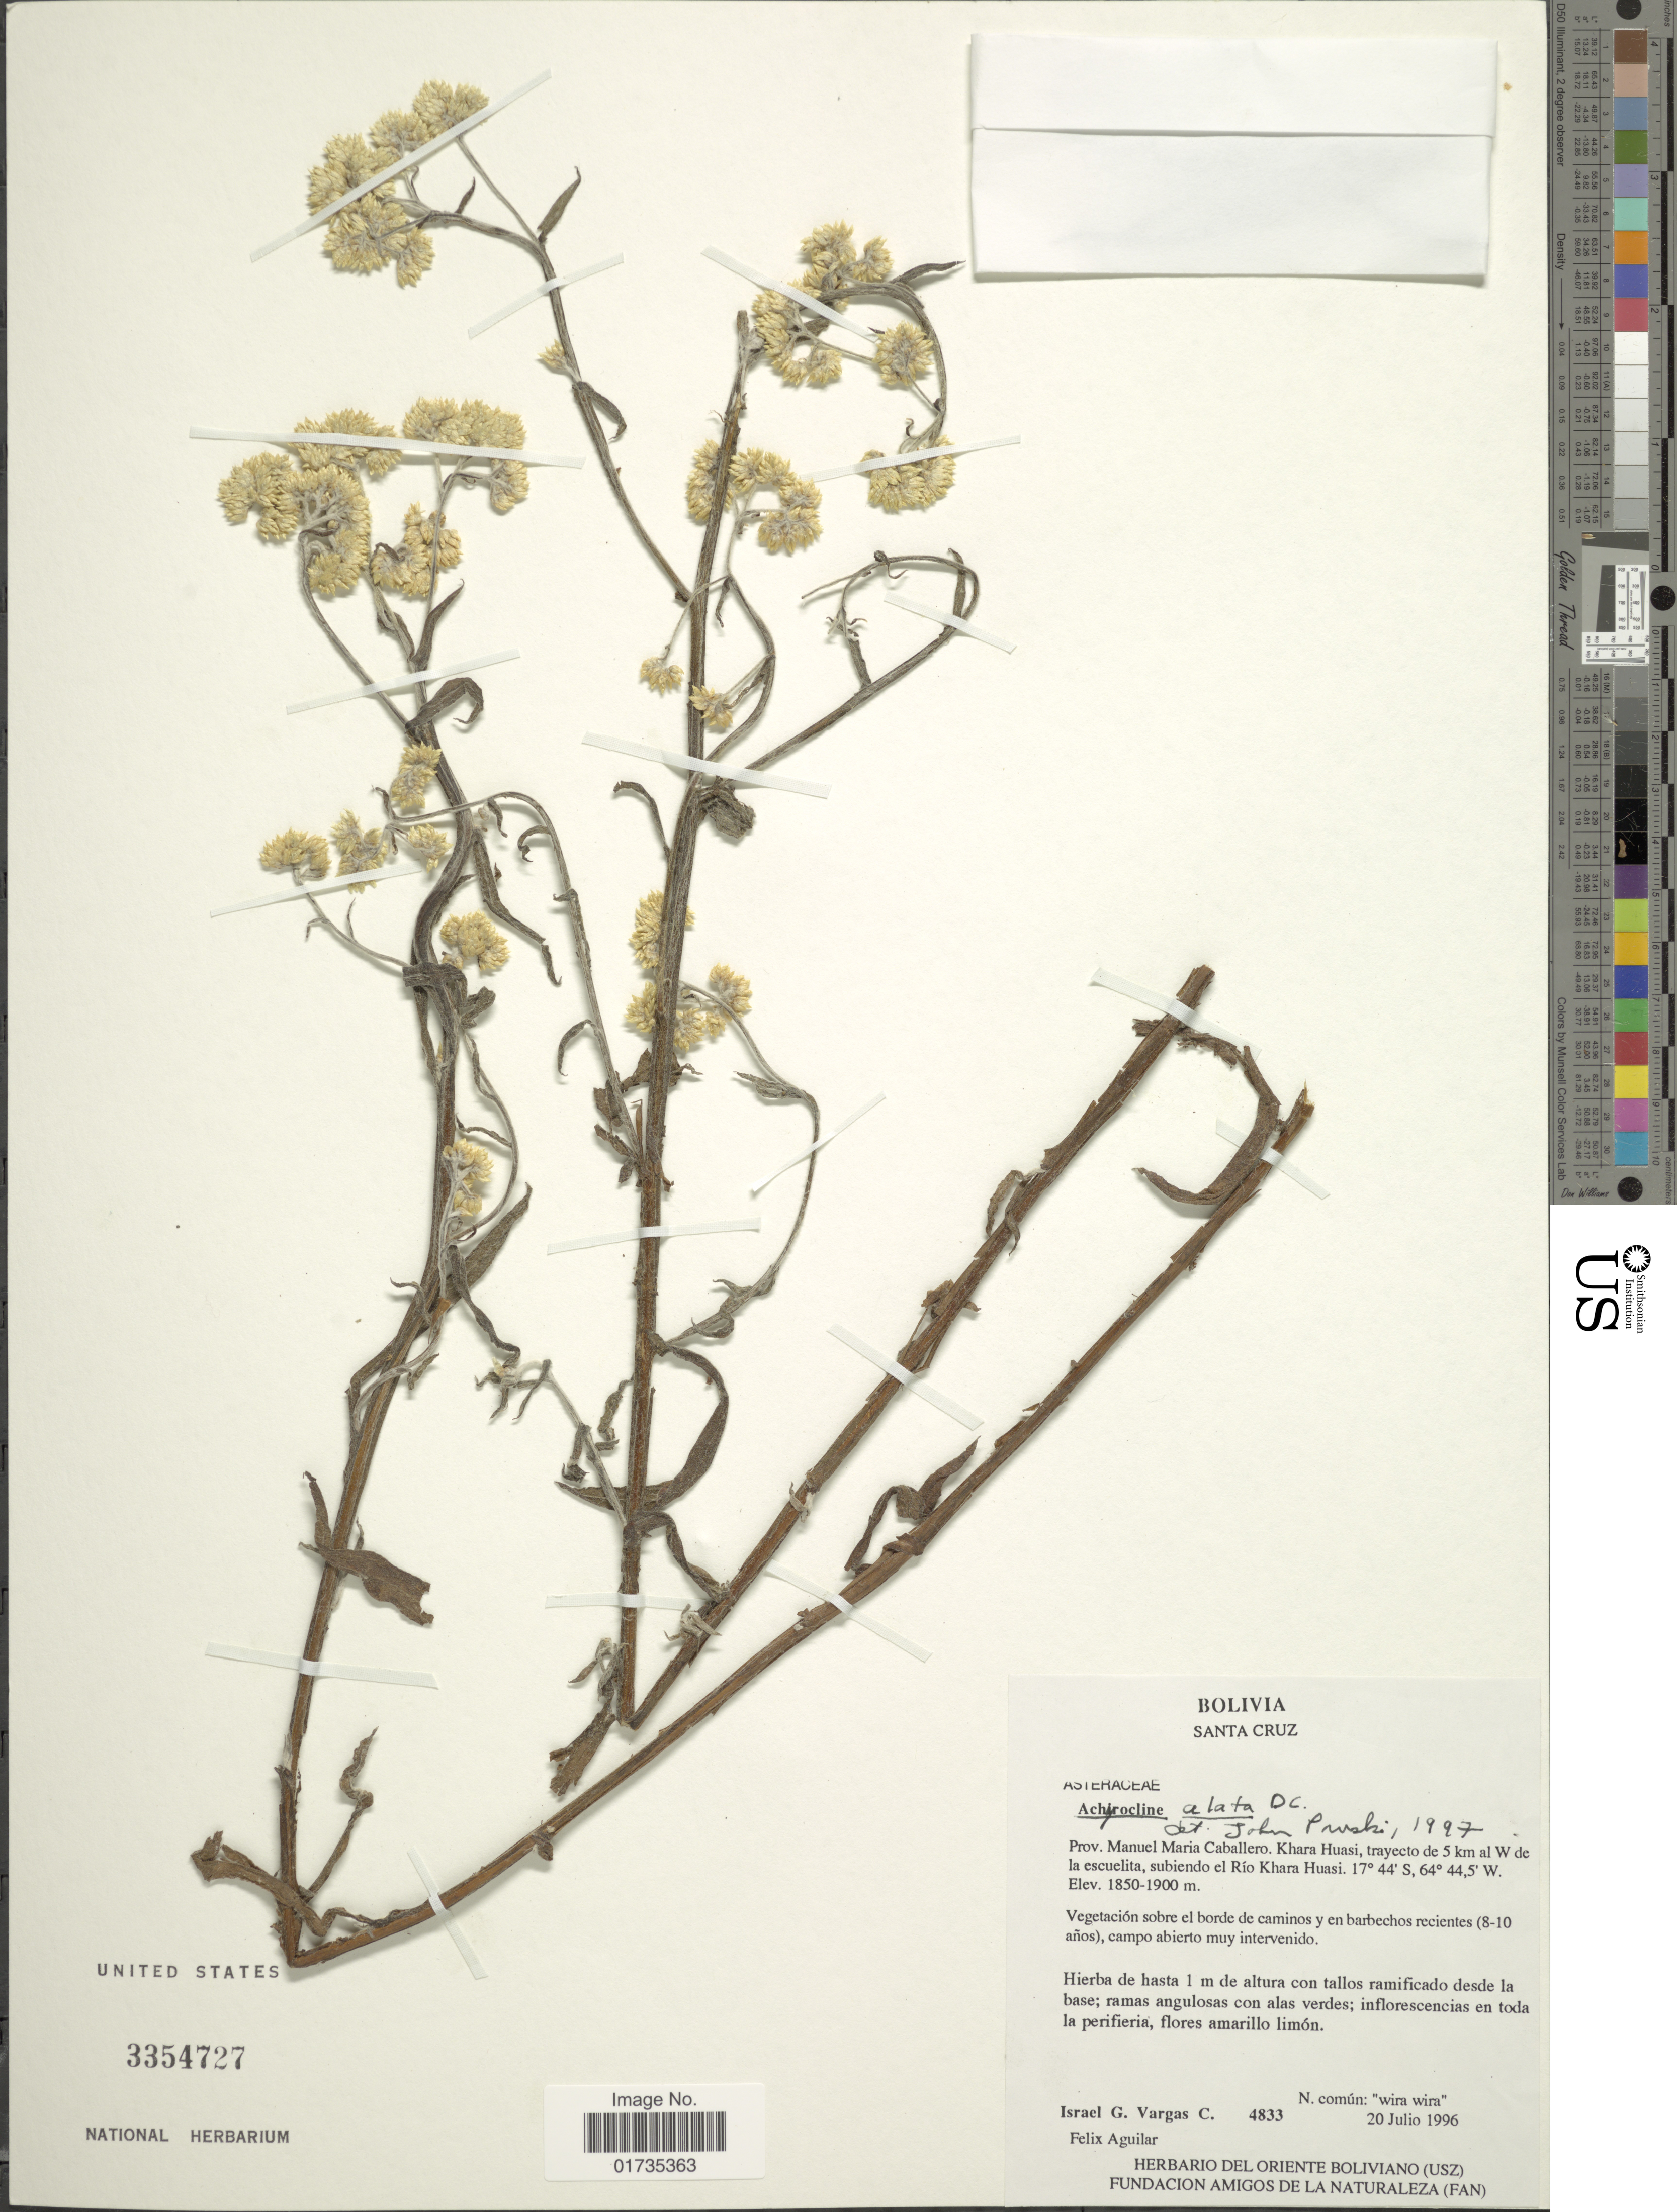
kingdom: Plantae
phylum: Tracheophyta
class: Magnoliopsida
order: Asterales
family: Asteraceae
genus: Achyrocline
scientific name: Achyrocline alata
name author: (Kunth) DC.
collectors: I. Vargas C. & F. Aguilar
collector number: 4833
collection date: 1996-07-20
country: Bolivia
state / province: Santa Cruz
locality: Bolivia. Santa Cruz. Prov. Manuel Maria Caballero. Khara Huasi, trayecto de 5 km al W de la escuelita, subiendo el Rio Khara huasi.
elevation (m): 1850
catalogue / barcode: US 3354727